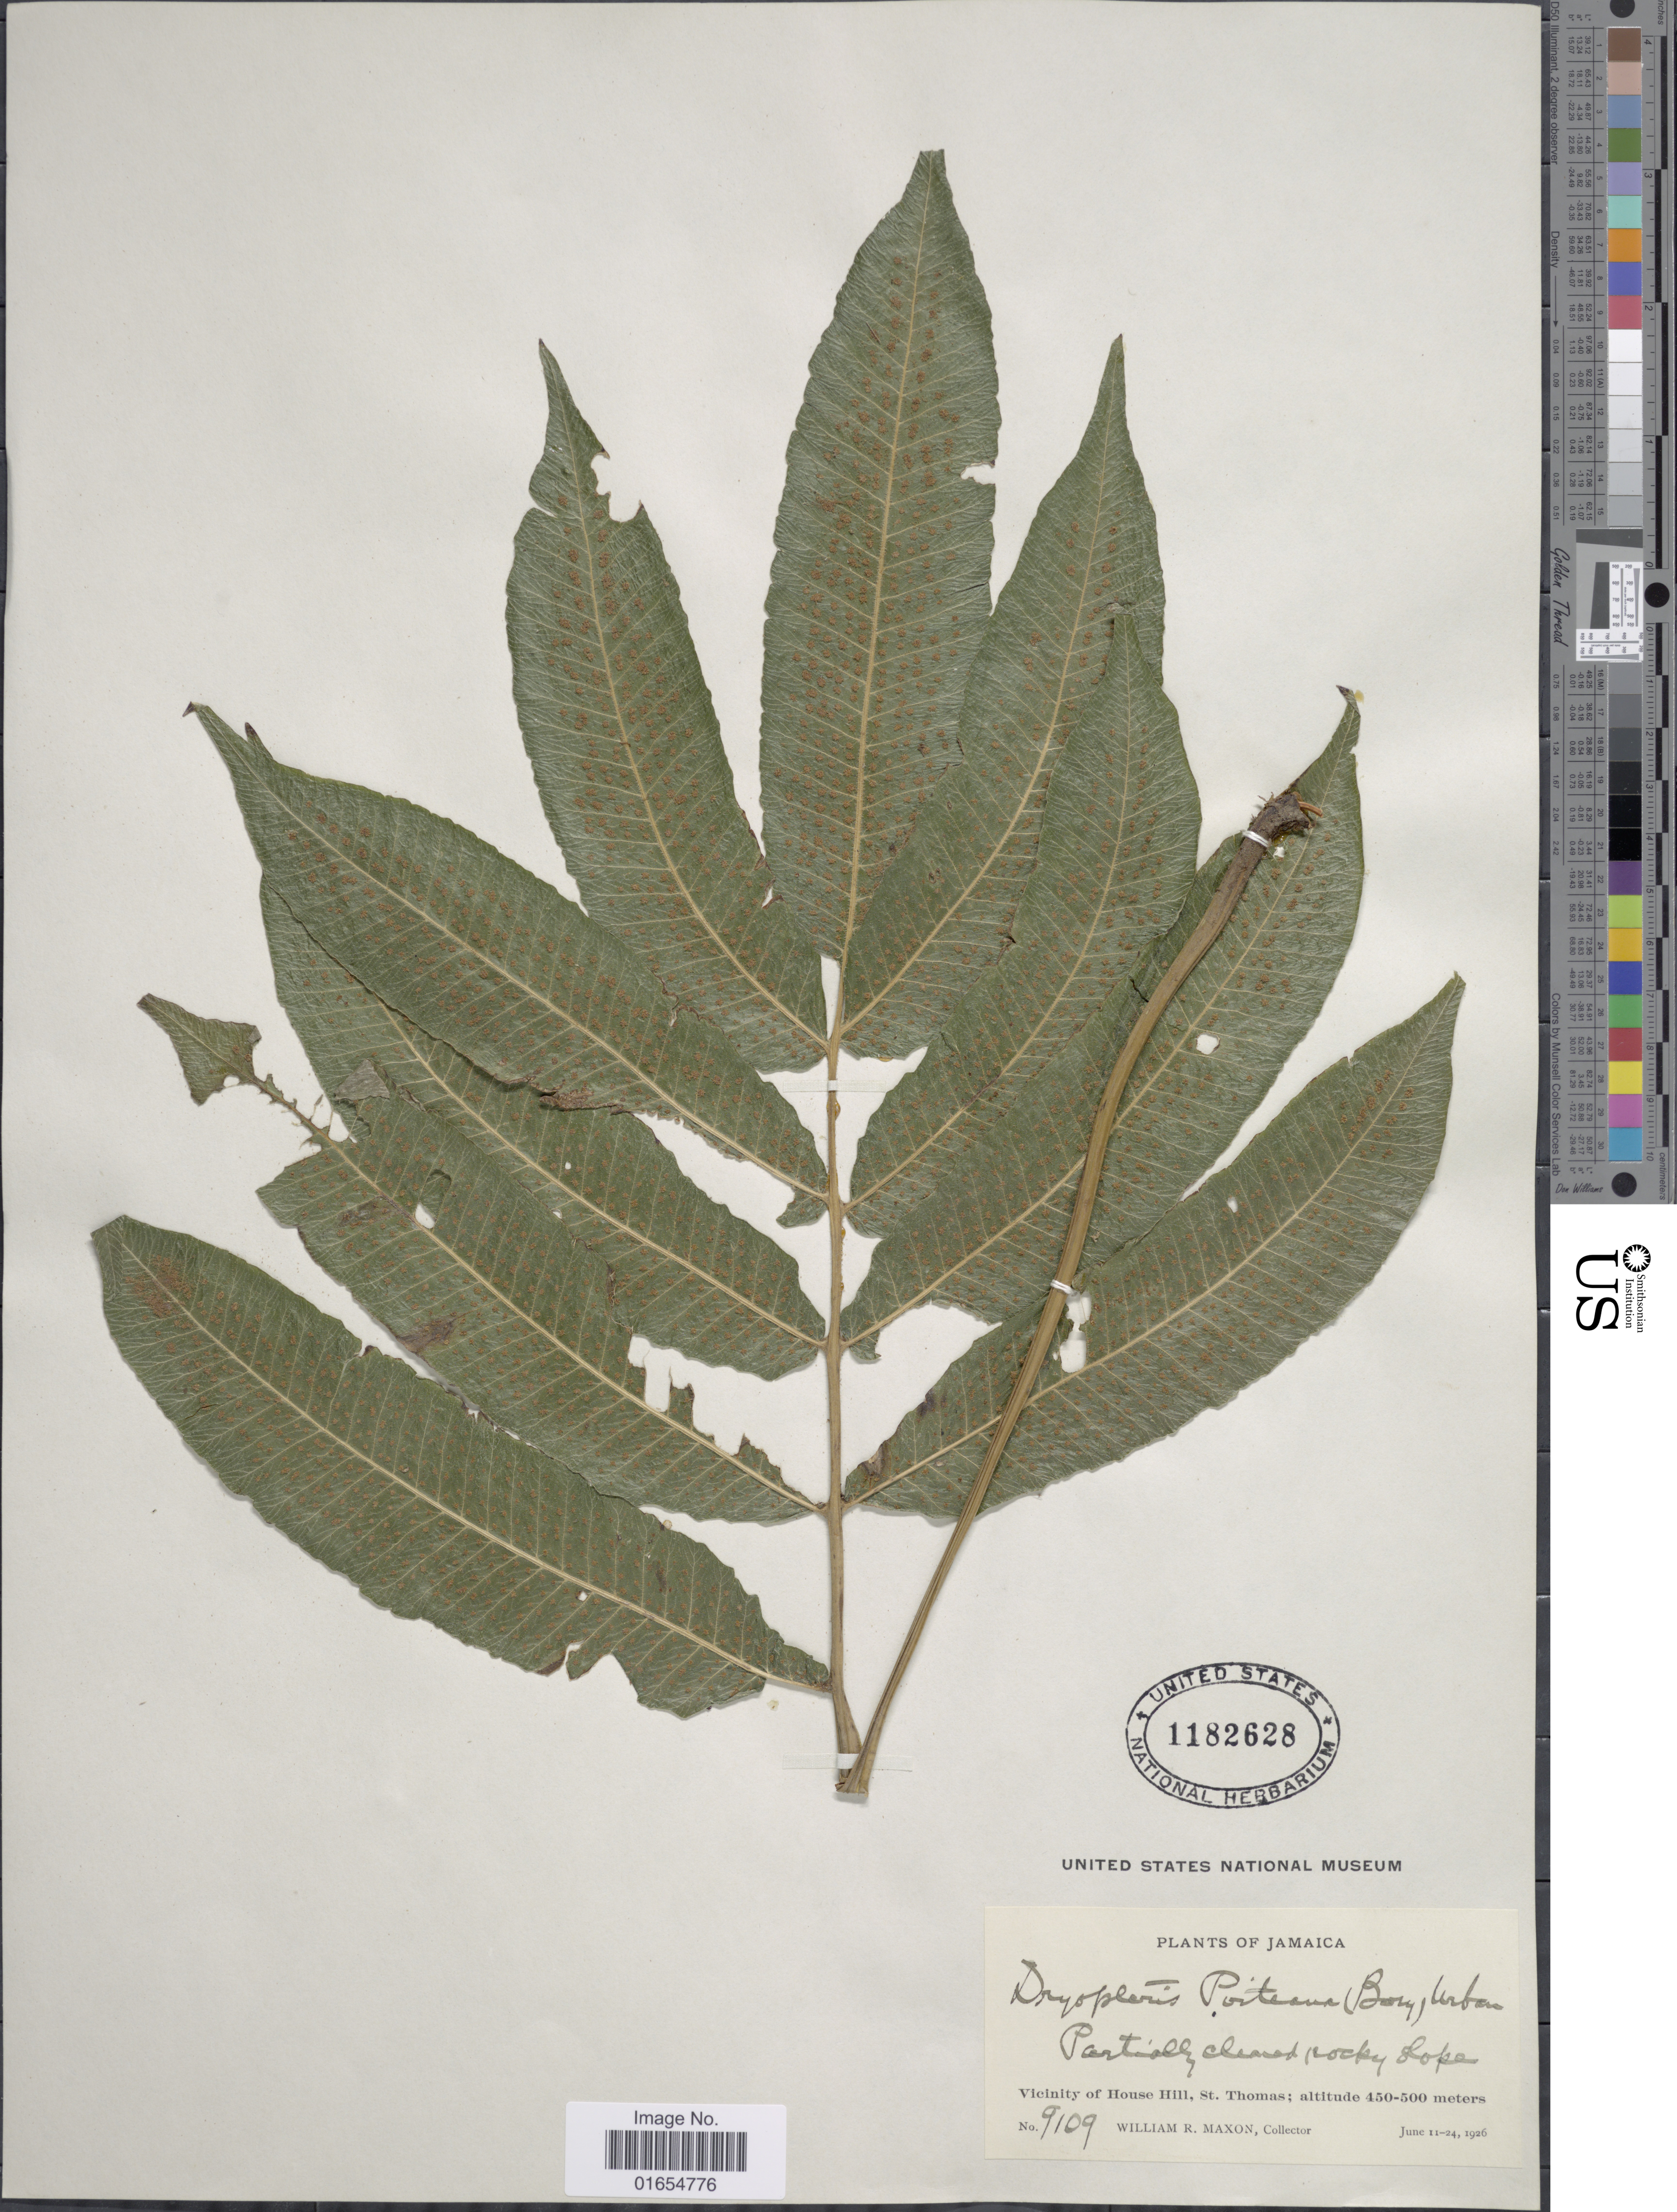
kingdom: Plantae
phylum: Tracheophyta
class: Polypodiopsida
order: Polypodiales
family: Thelypteridaceae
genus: Goniopteris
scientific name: Goniopteris poiteana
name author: (Bory) Ching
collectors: W. R. Maxon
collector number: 9109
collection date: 1926-06-11/1926-06-24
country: Jamaica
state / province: Saint Thomas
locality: Vicinity of House Hill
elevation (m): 450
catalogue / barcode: US 1182628